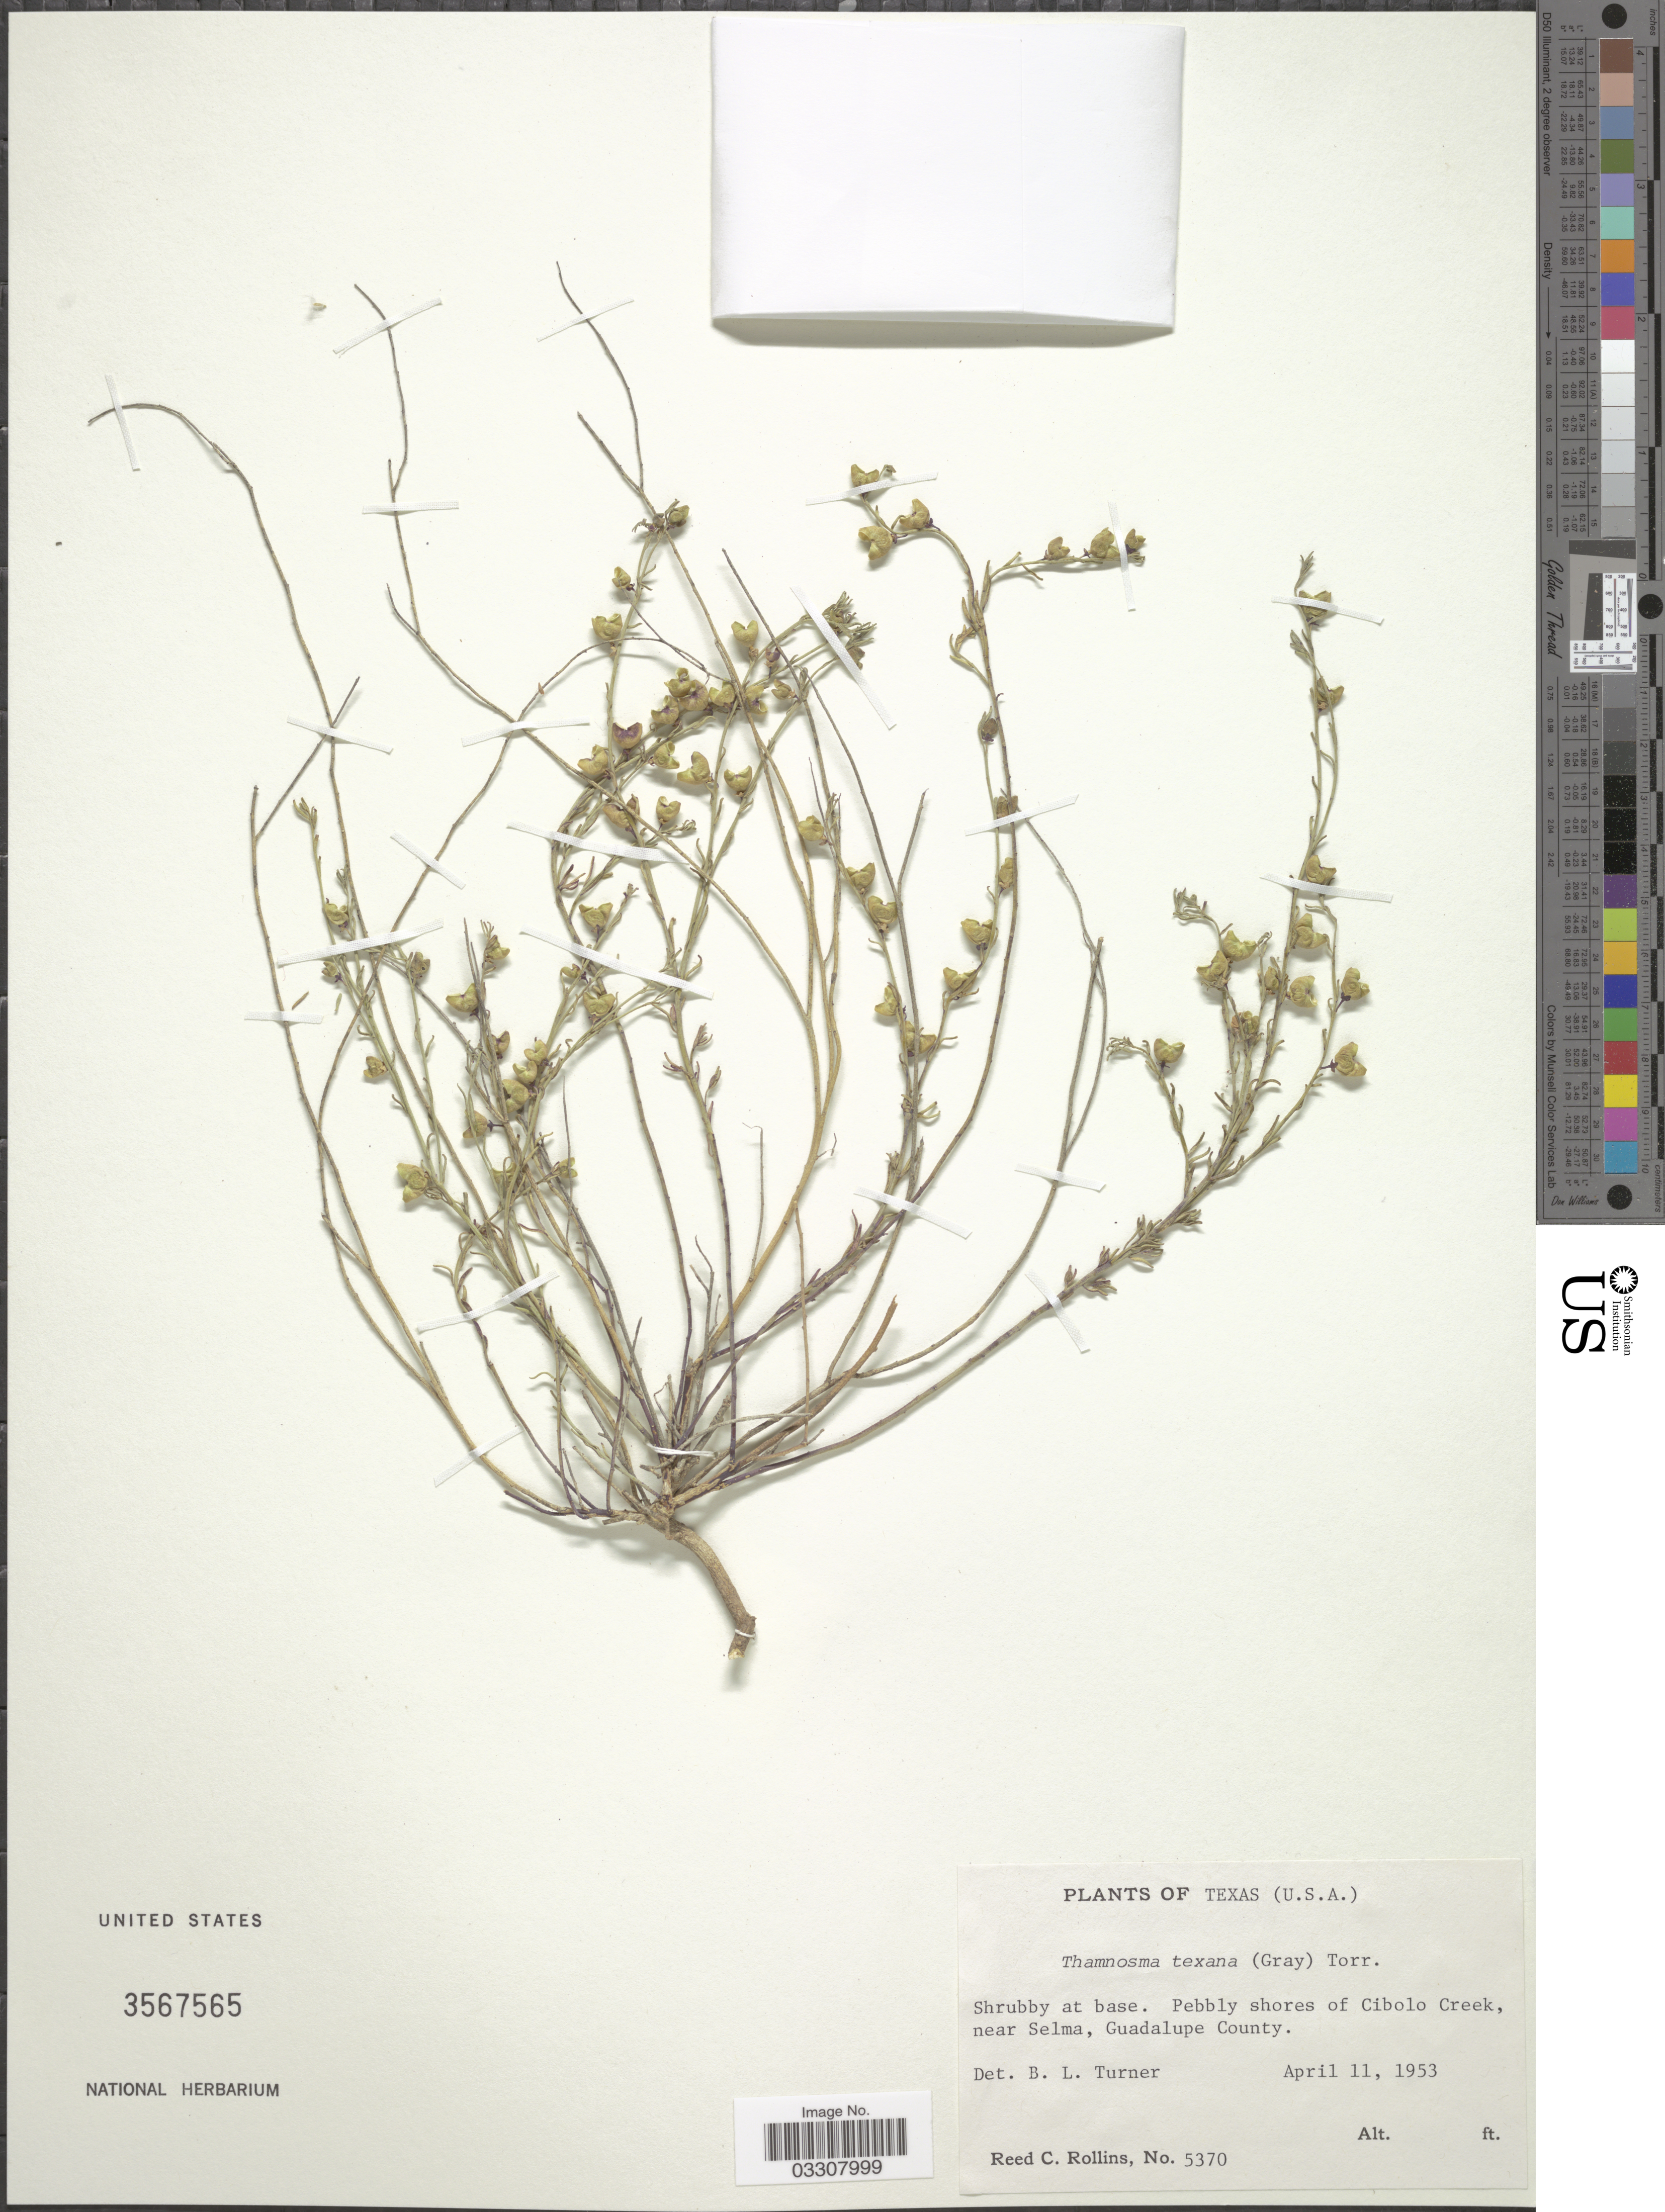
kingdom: Plantae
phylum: Tracheophyta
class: Magnoliopsida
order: Sapindales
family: Rutaceae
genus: Thamnosma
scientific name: Thamnosma texana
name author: (A. Gray) Torr.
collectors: R. C. Rollins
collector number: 5370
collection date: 1953-04-11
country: United States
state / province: Texas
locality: Pebbly shores of Cibolo Creek, near Selma, Guadalupe County.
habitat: pebbly shore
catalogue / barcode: US 3567565